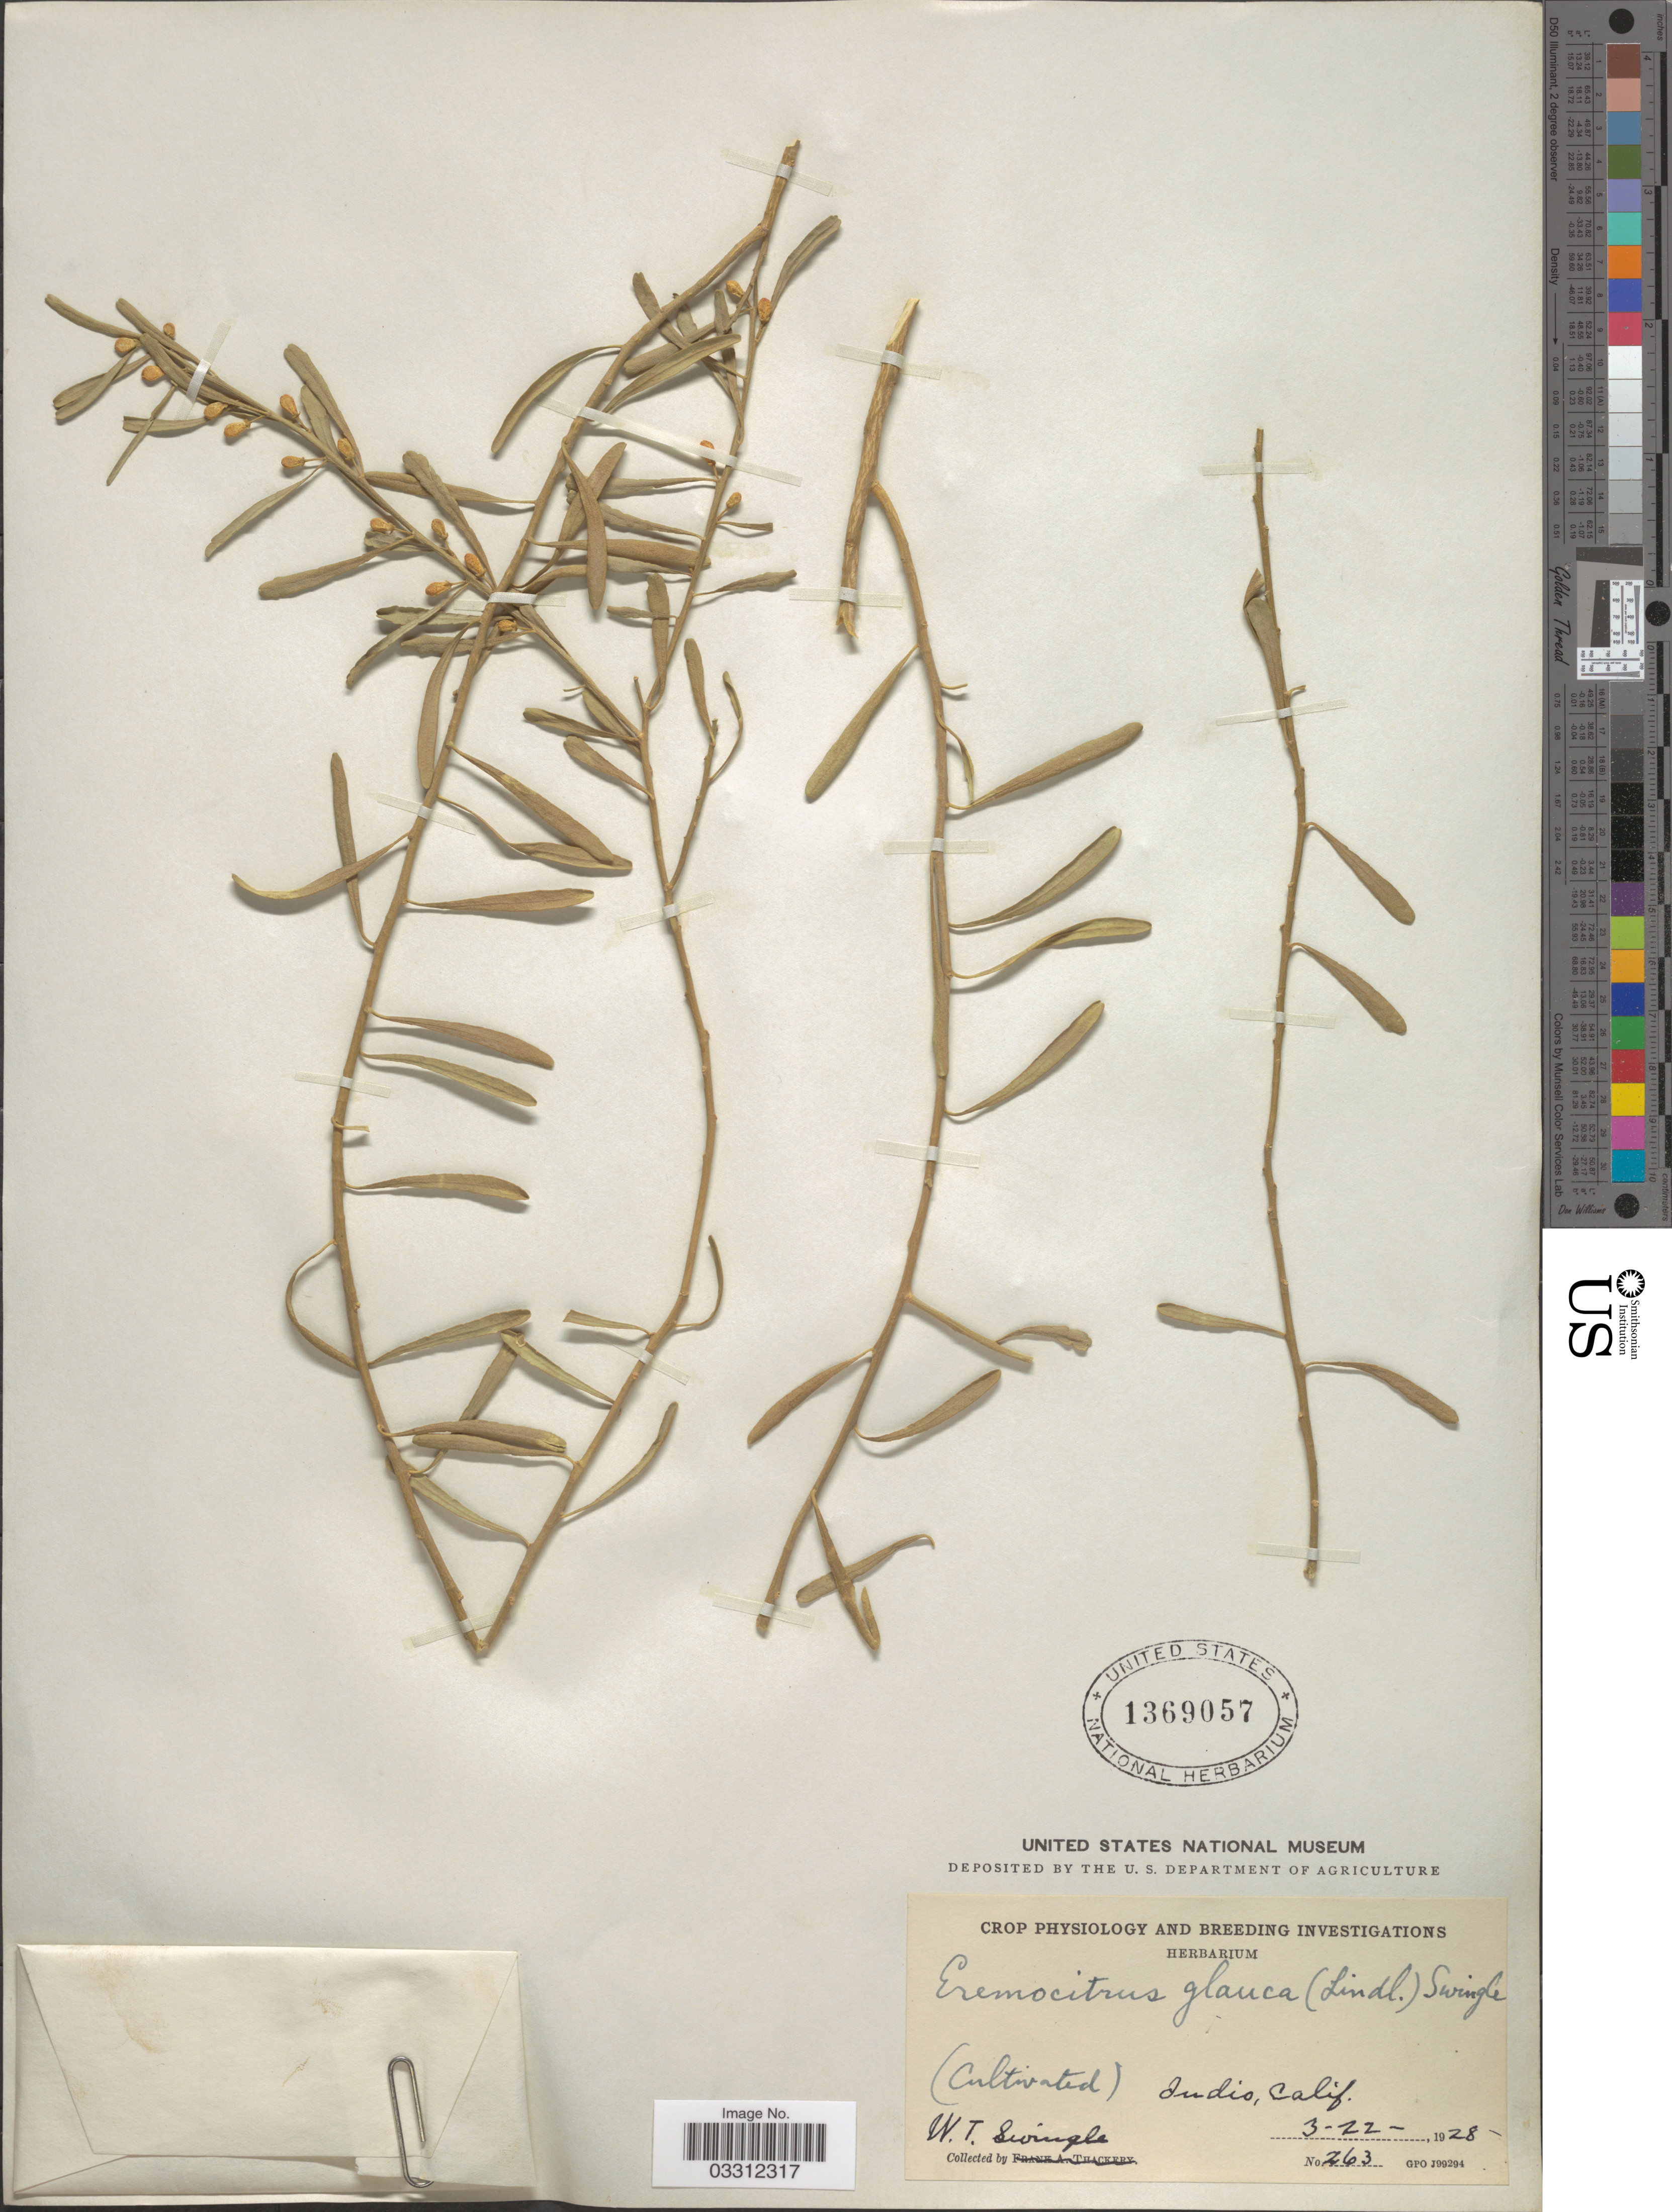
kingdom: Plantae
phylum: Tracheophyta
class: Magnoliopsida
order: Sapindales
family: Rutaceae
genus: Citrus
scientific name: Citrus glauca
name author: (Lindl.) Burkill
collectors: W. T. Swingle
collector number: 263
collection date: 1928-03-22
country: United States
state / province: California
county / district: Riverside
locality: Indio.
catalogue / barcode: US 1369057